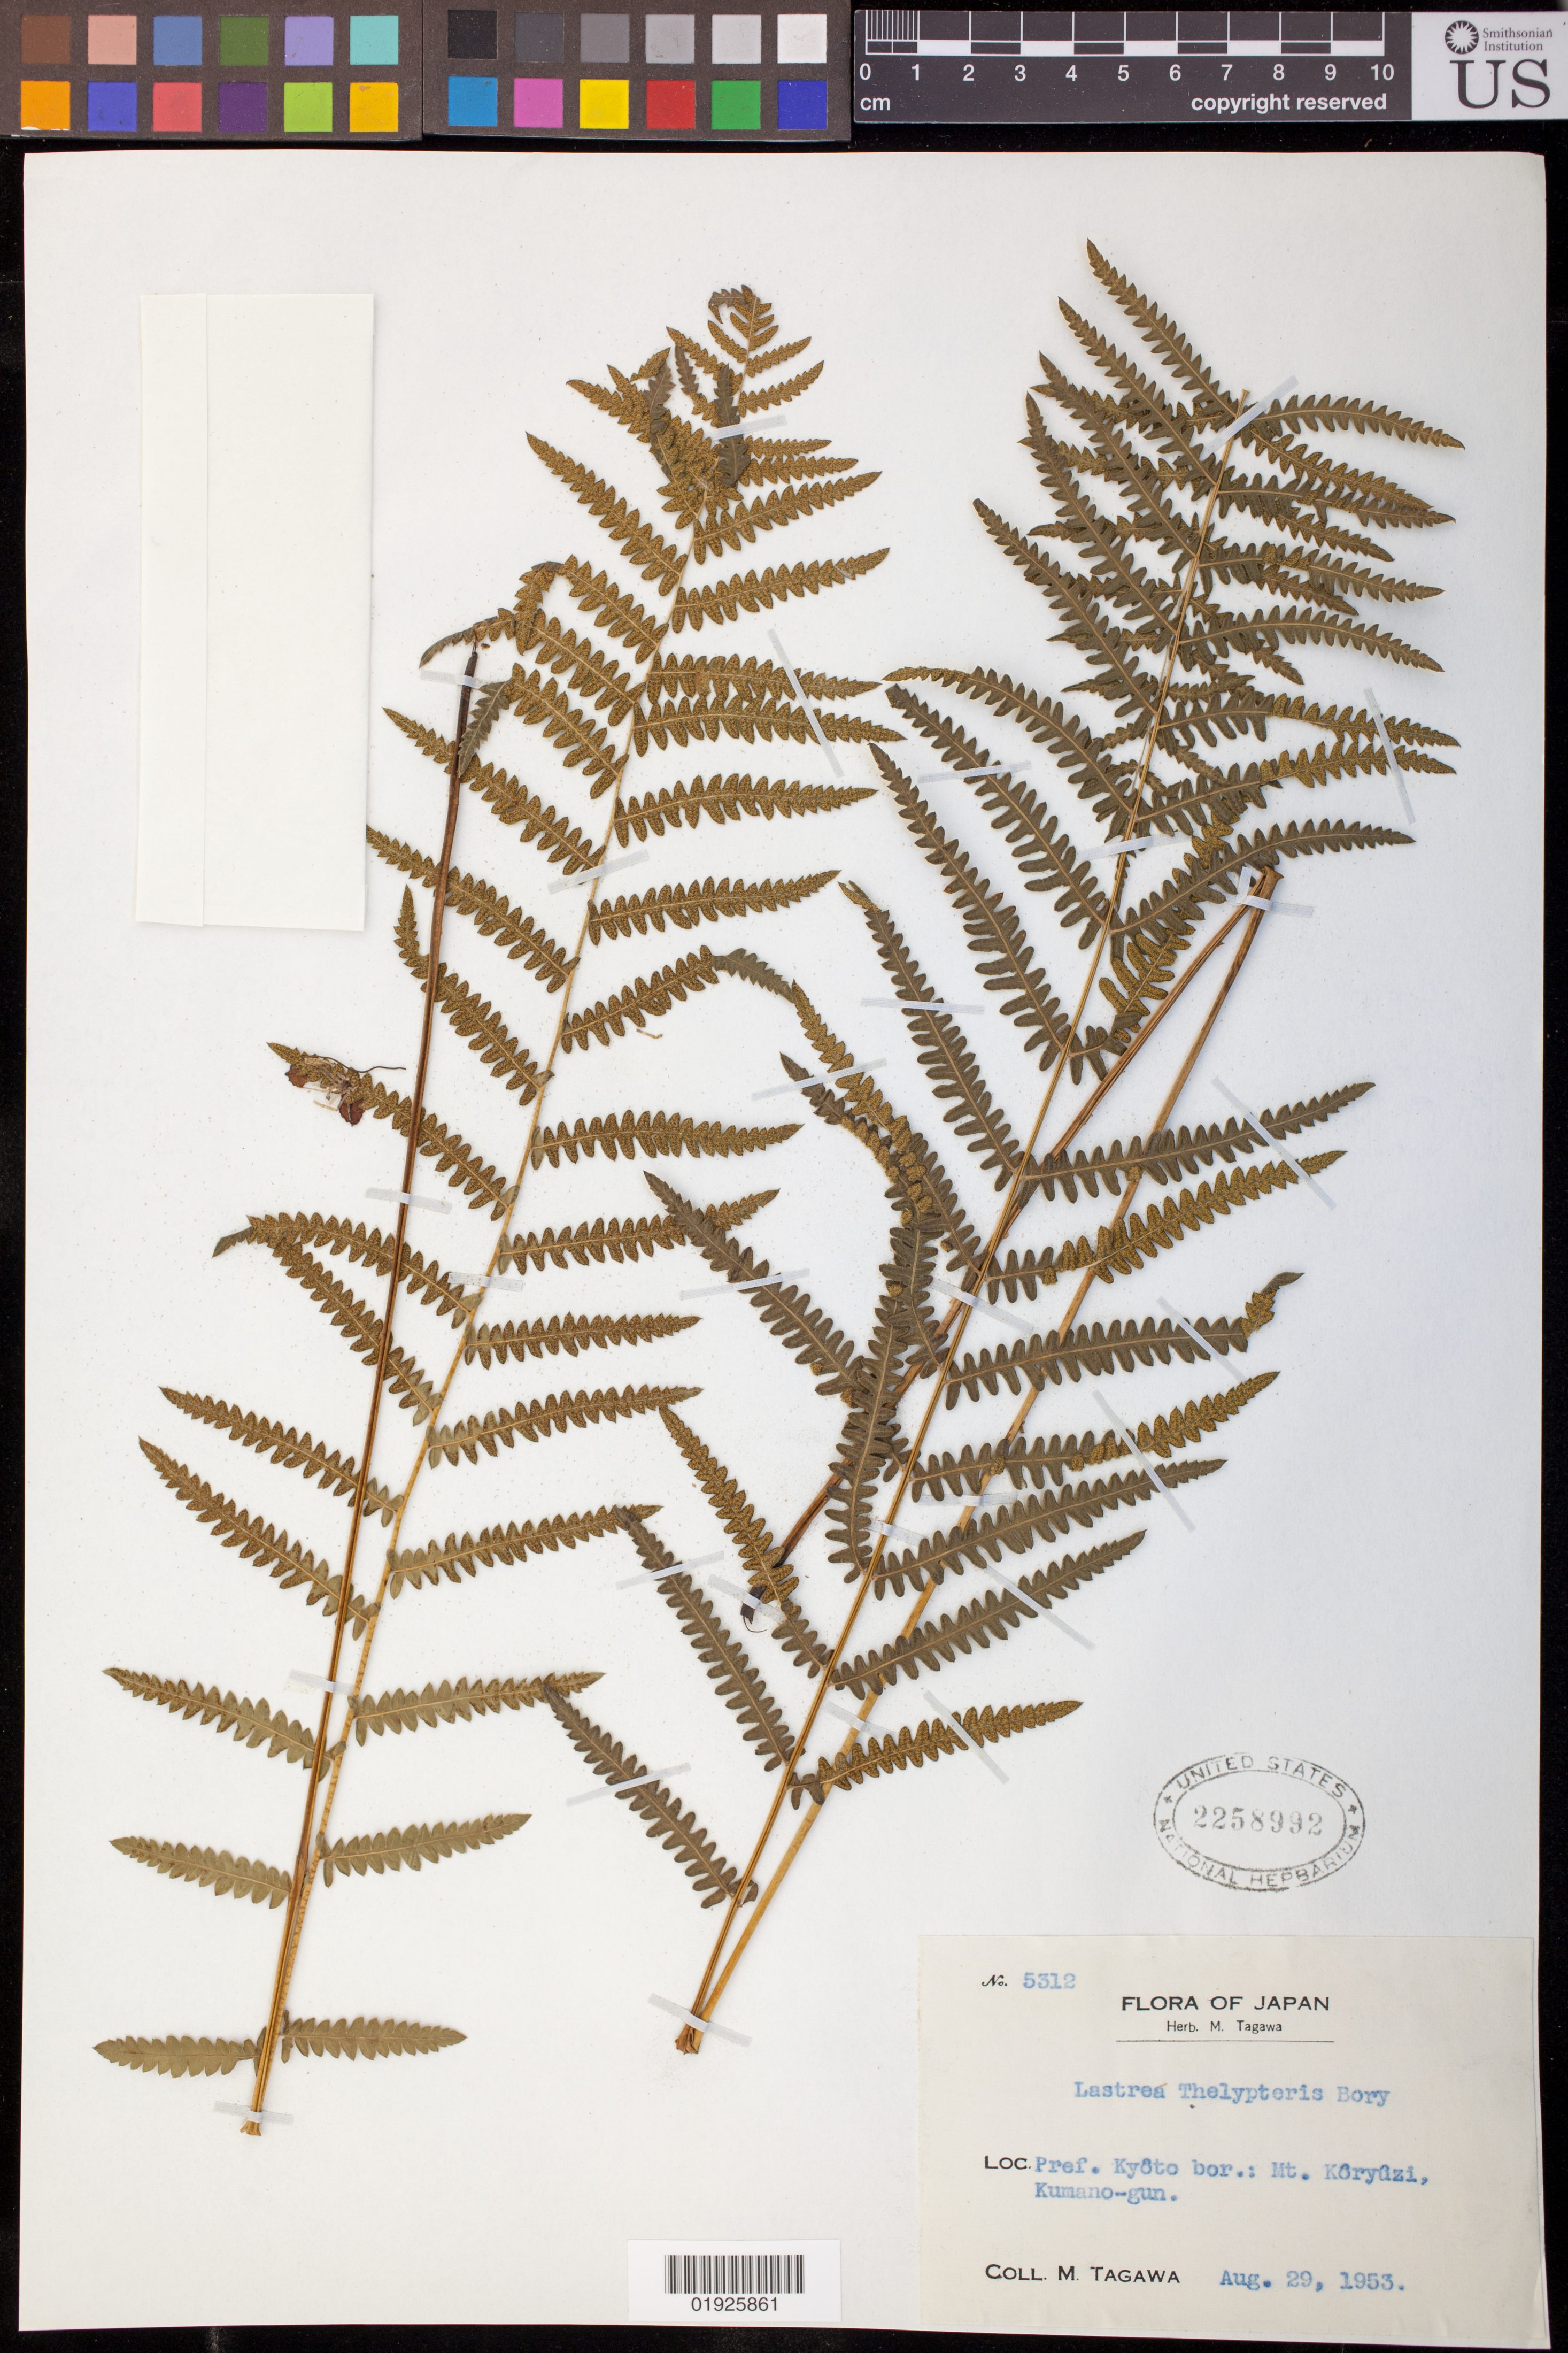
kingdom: Plantae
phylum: Tracheophyta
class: Polypodiopsida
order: Polypodiales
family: Thelypteridaceae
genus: Thelypteris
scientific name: Thelypteris palustris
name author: (Salisb.) Schott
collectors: M. Tagawa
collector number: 5312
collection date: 1953-08-29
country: Japan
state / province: Kyoto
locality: Mt. Koryuzi, Kumano-gun.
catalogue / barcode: US 2258992